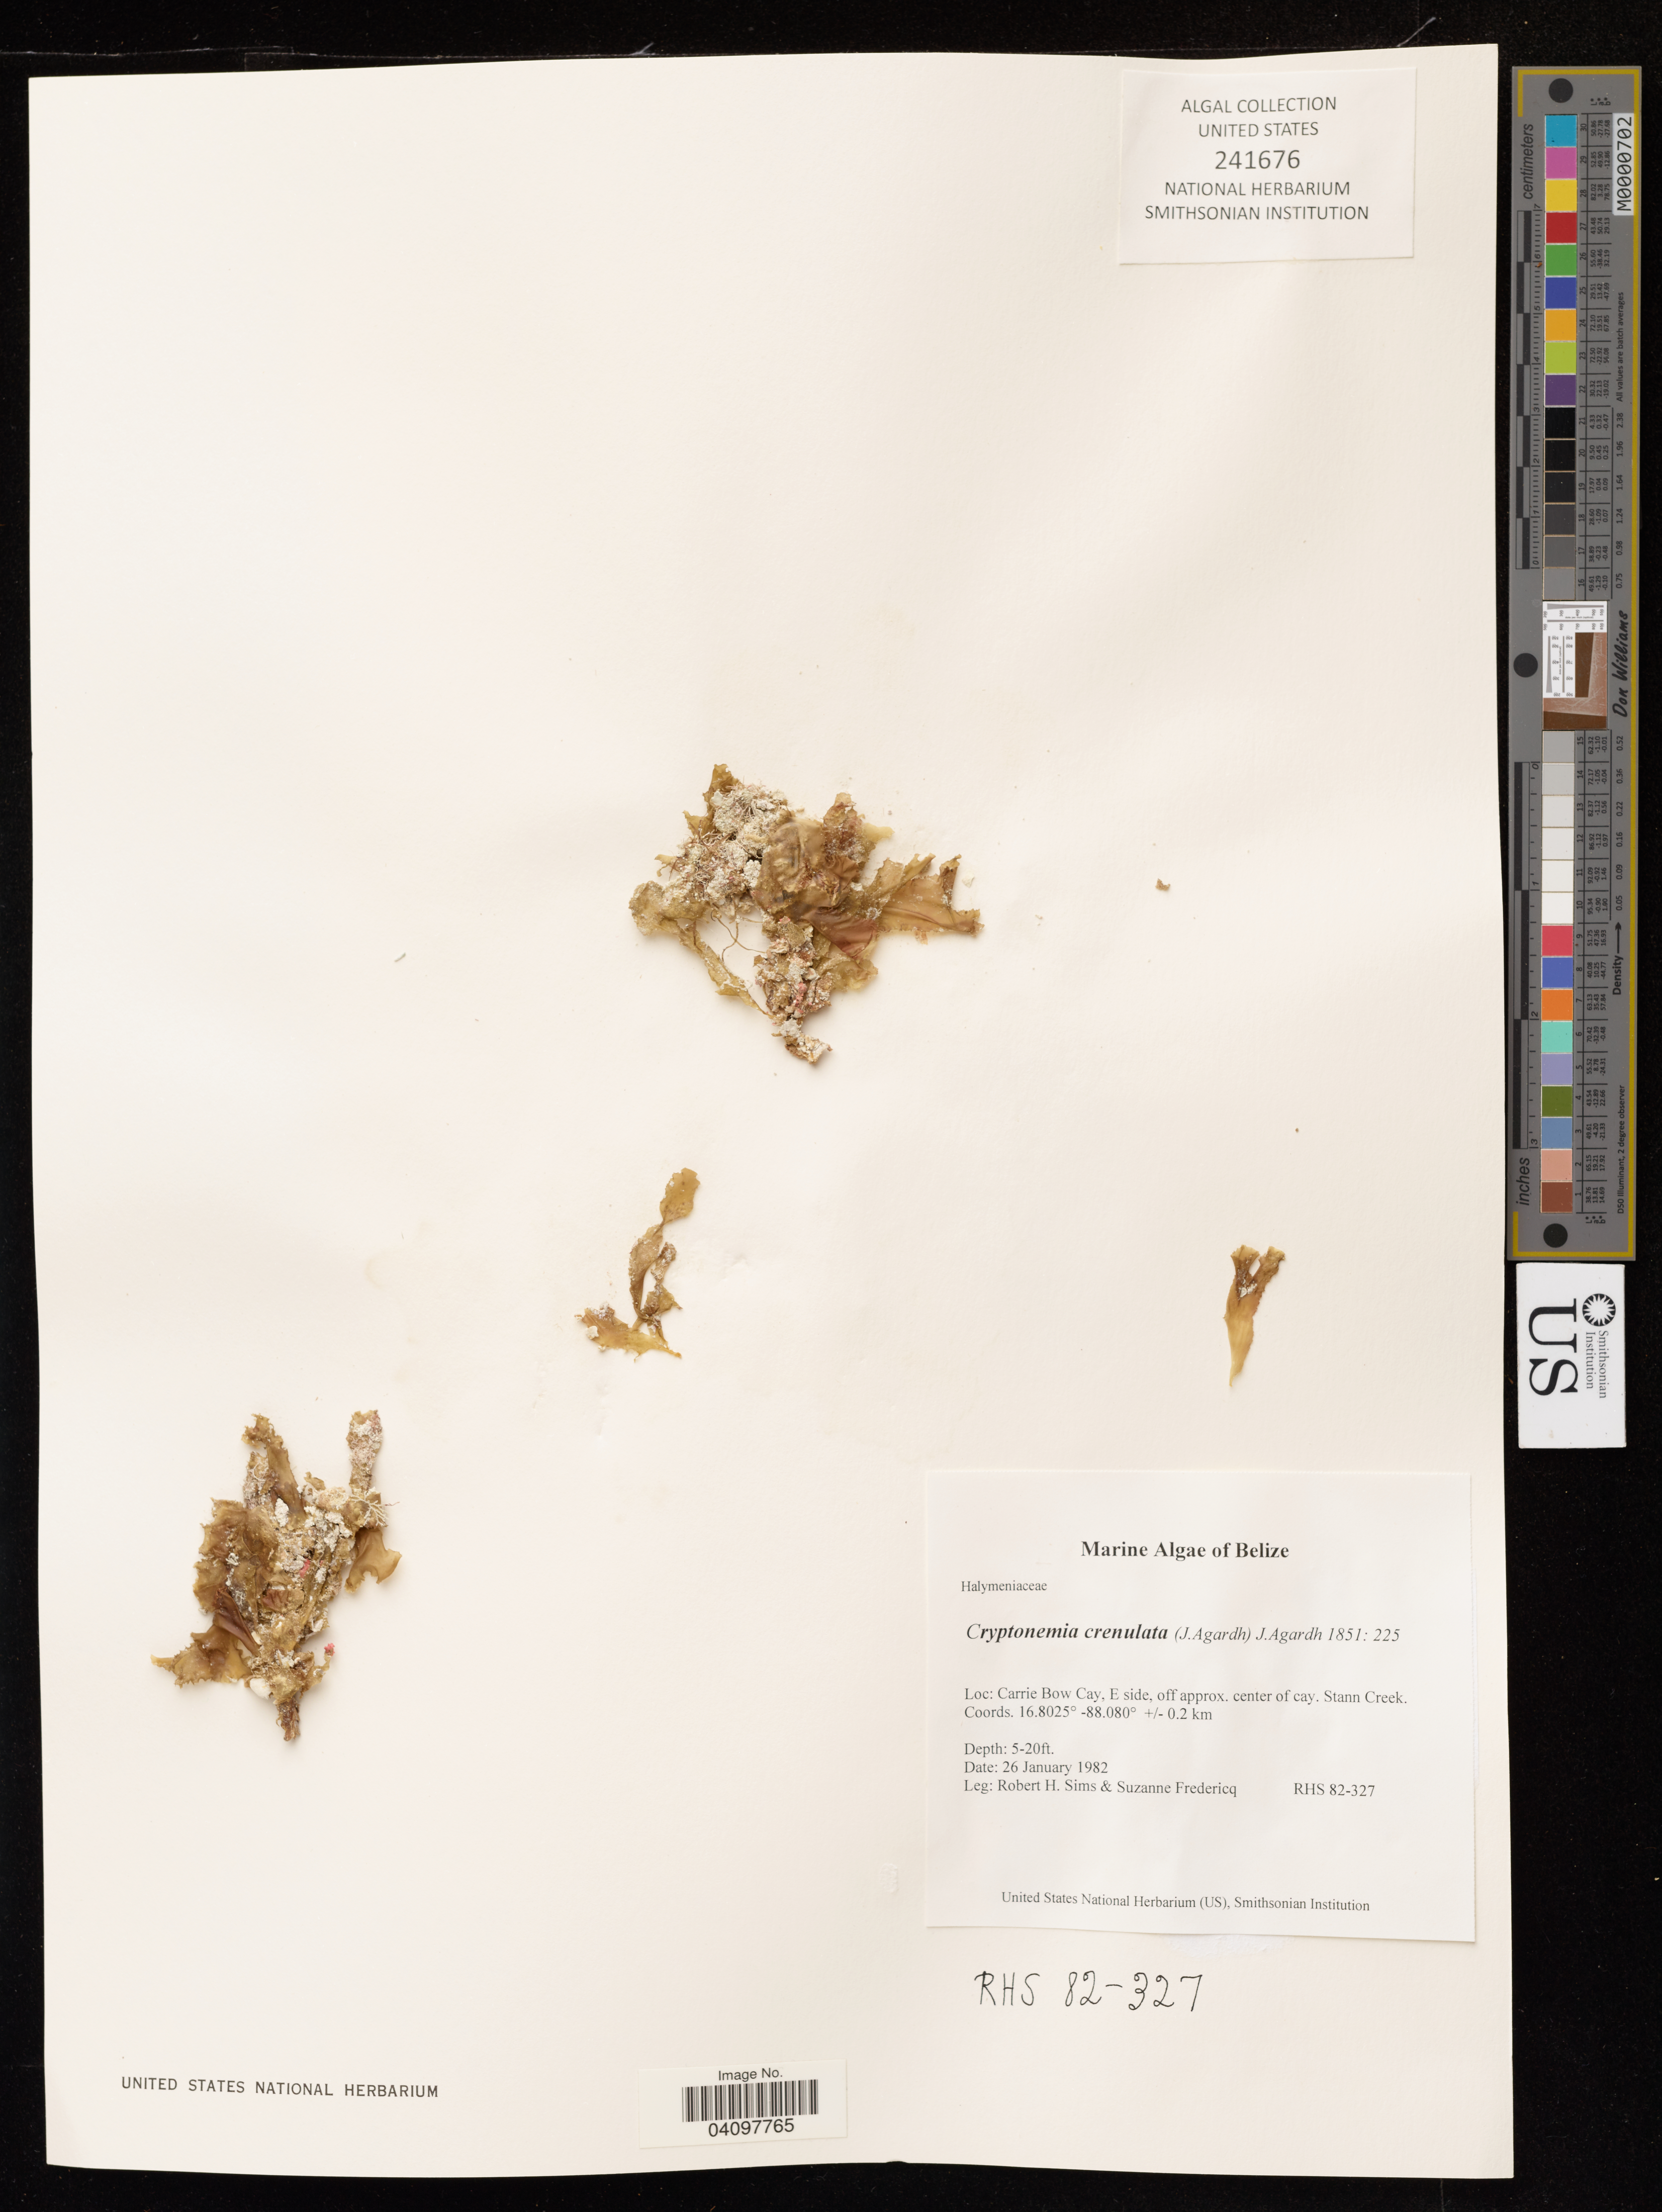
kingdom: Plantae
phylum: Rhodophyta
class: Florideophyceae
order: Halymeniales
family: Halymeniaceae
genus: Cryptonemia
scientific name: Cryptonemia crenulata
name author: (J. Agardh) J. Agardh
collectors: R. H. Sims & S. Fredericq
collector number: RHS 82-327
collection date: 1982-01-26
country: Belize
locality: Carrie Bow Cay, E side, off approx. center of cay. Stann Creek. +/- 0.2 km.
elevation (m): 2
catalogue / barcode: US 241676